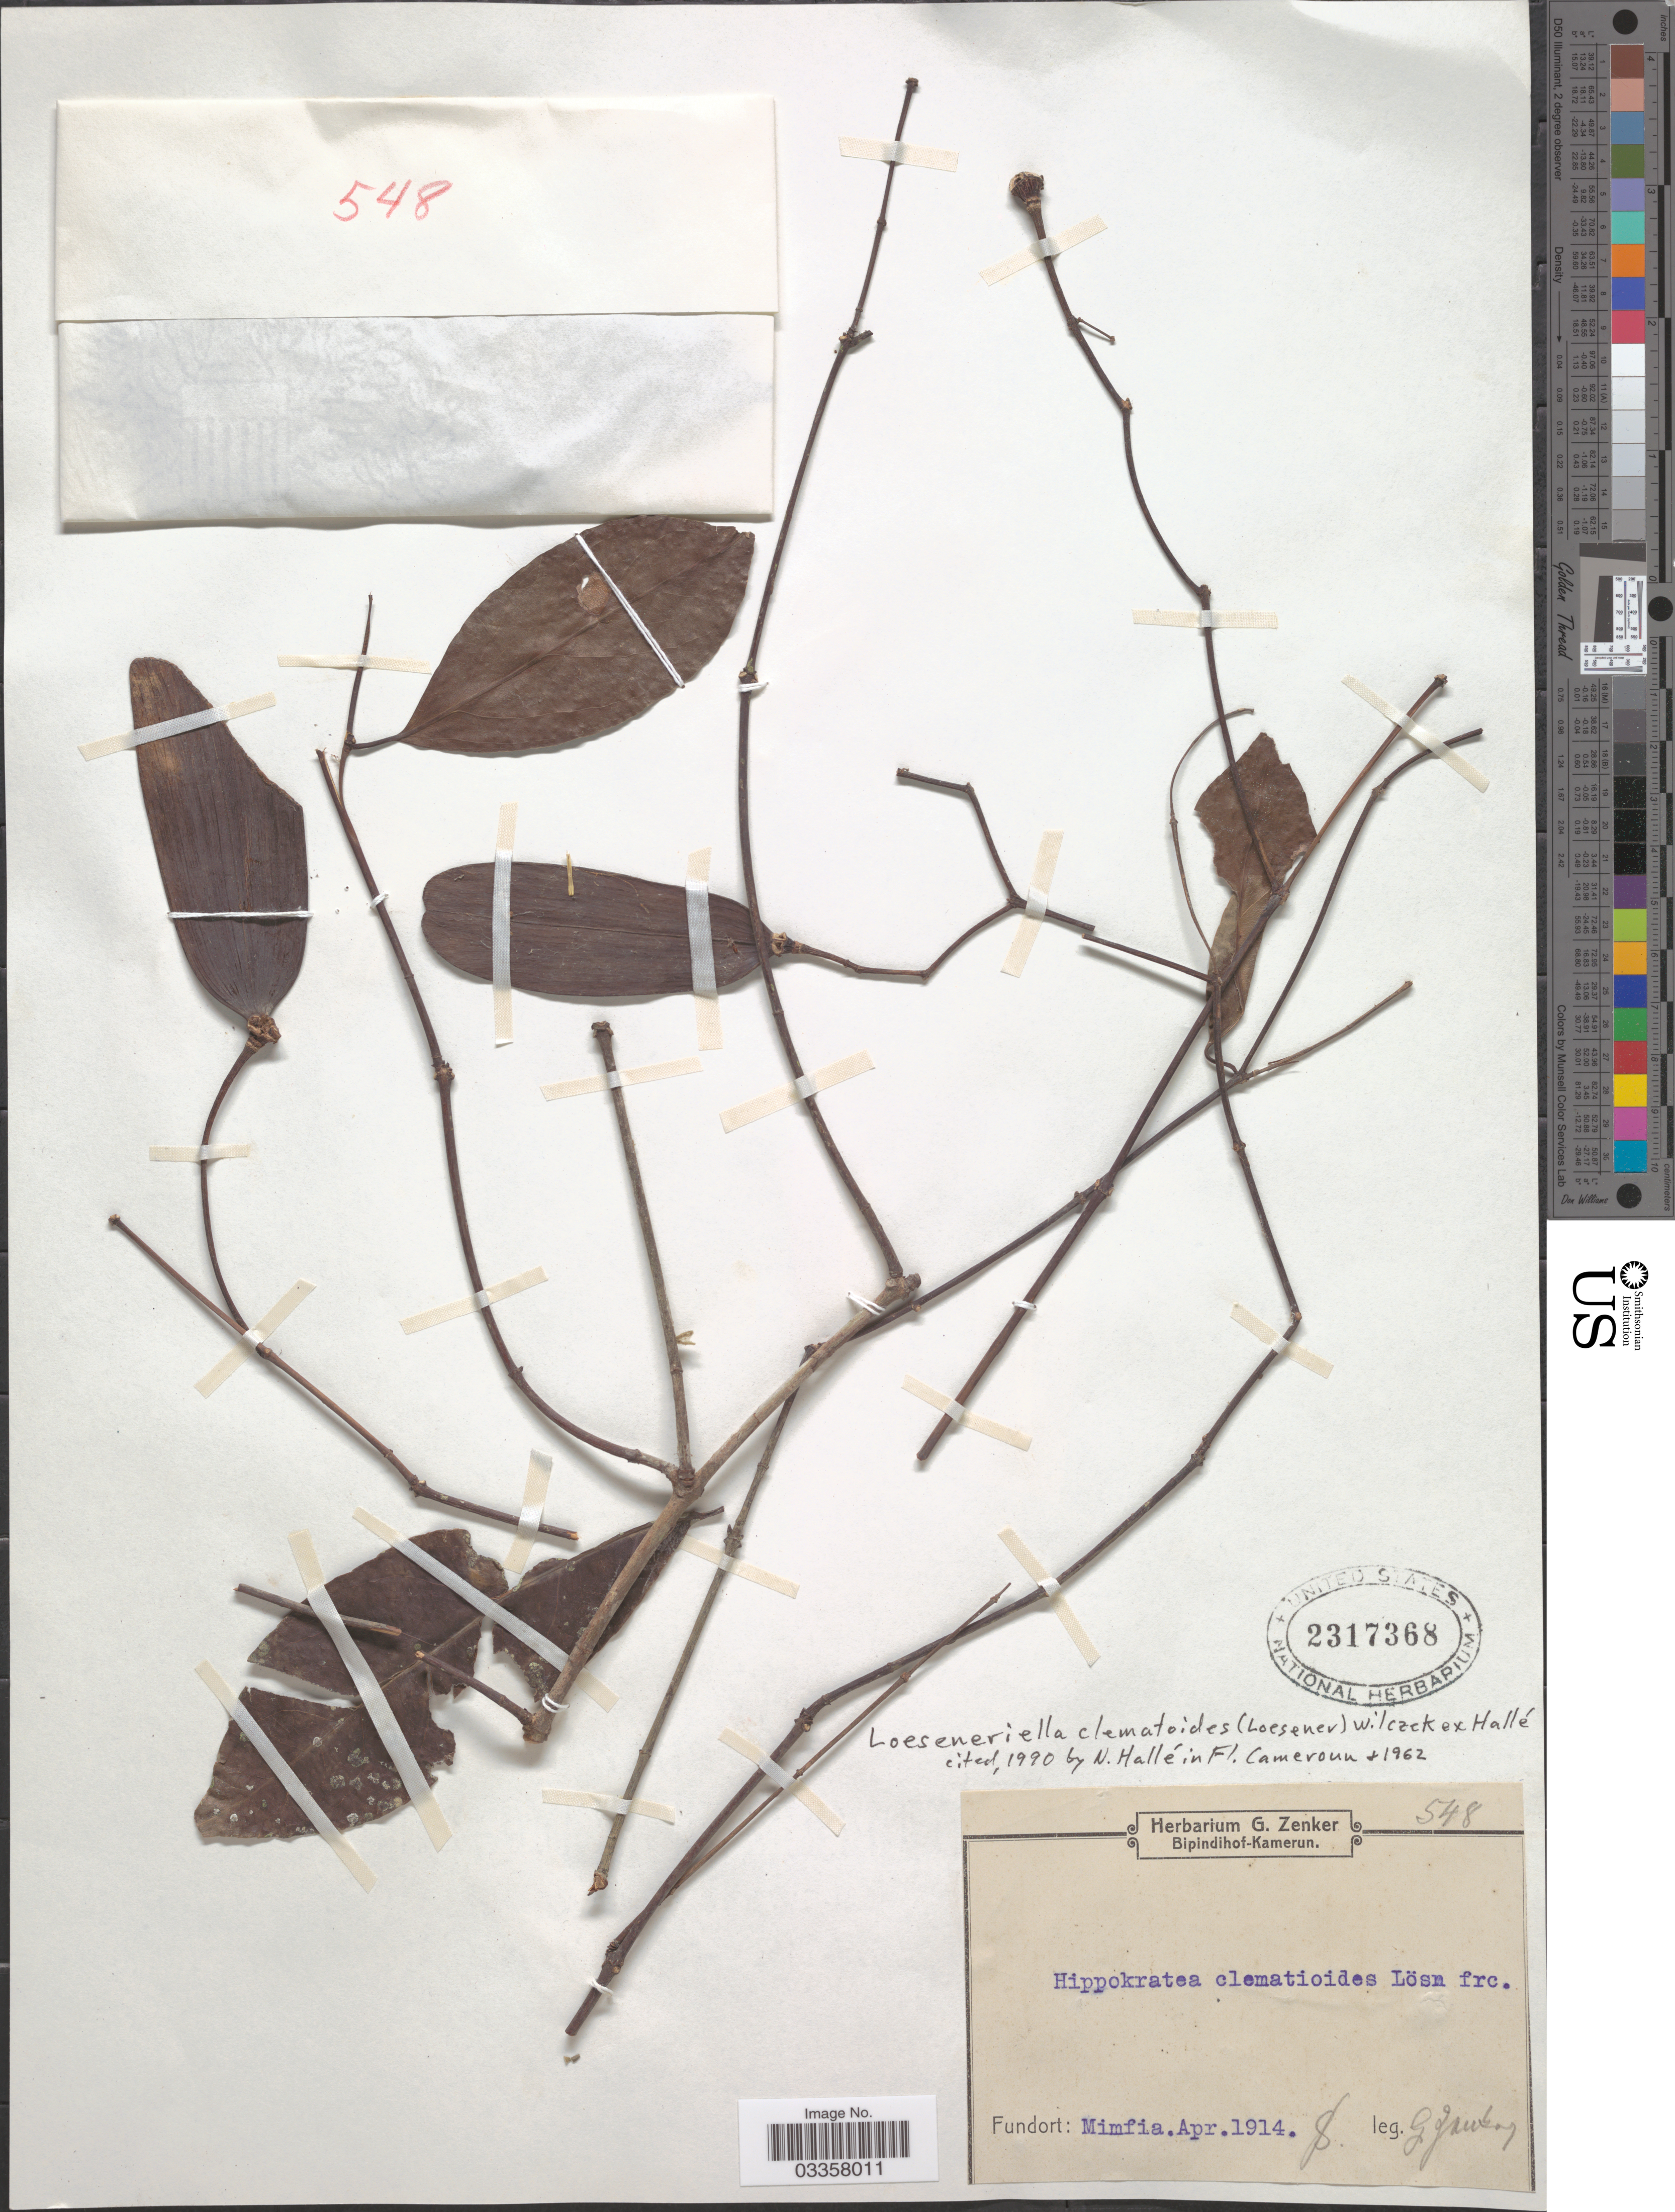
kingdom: Plantae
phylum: Tracheophyta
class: Magnoliopsida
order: Celastrales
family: Celastraceae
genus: Loeseneriella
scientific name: Loeseneriella clematoides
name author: (Loes.) R. Wilczek ex N. Hallé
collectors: G. A. Zenker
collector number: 548?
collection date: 1914-04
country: Cameroon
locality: Mimfia.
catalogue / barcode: US 2317368